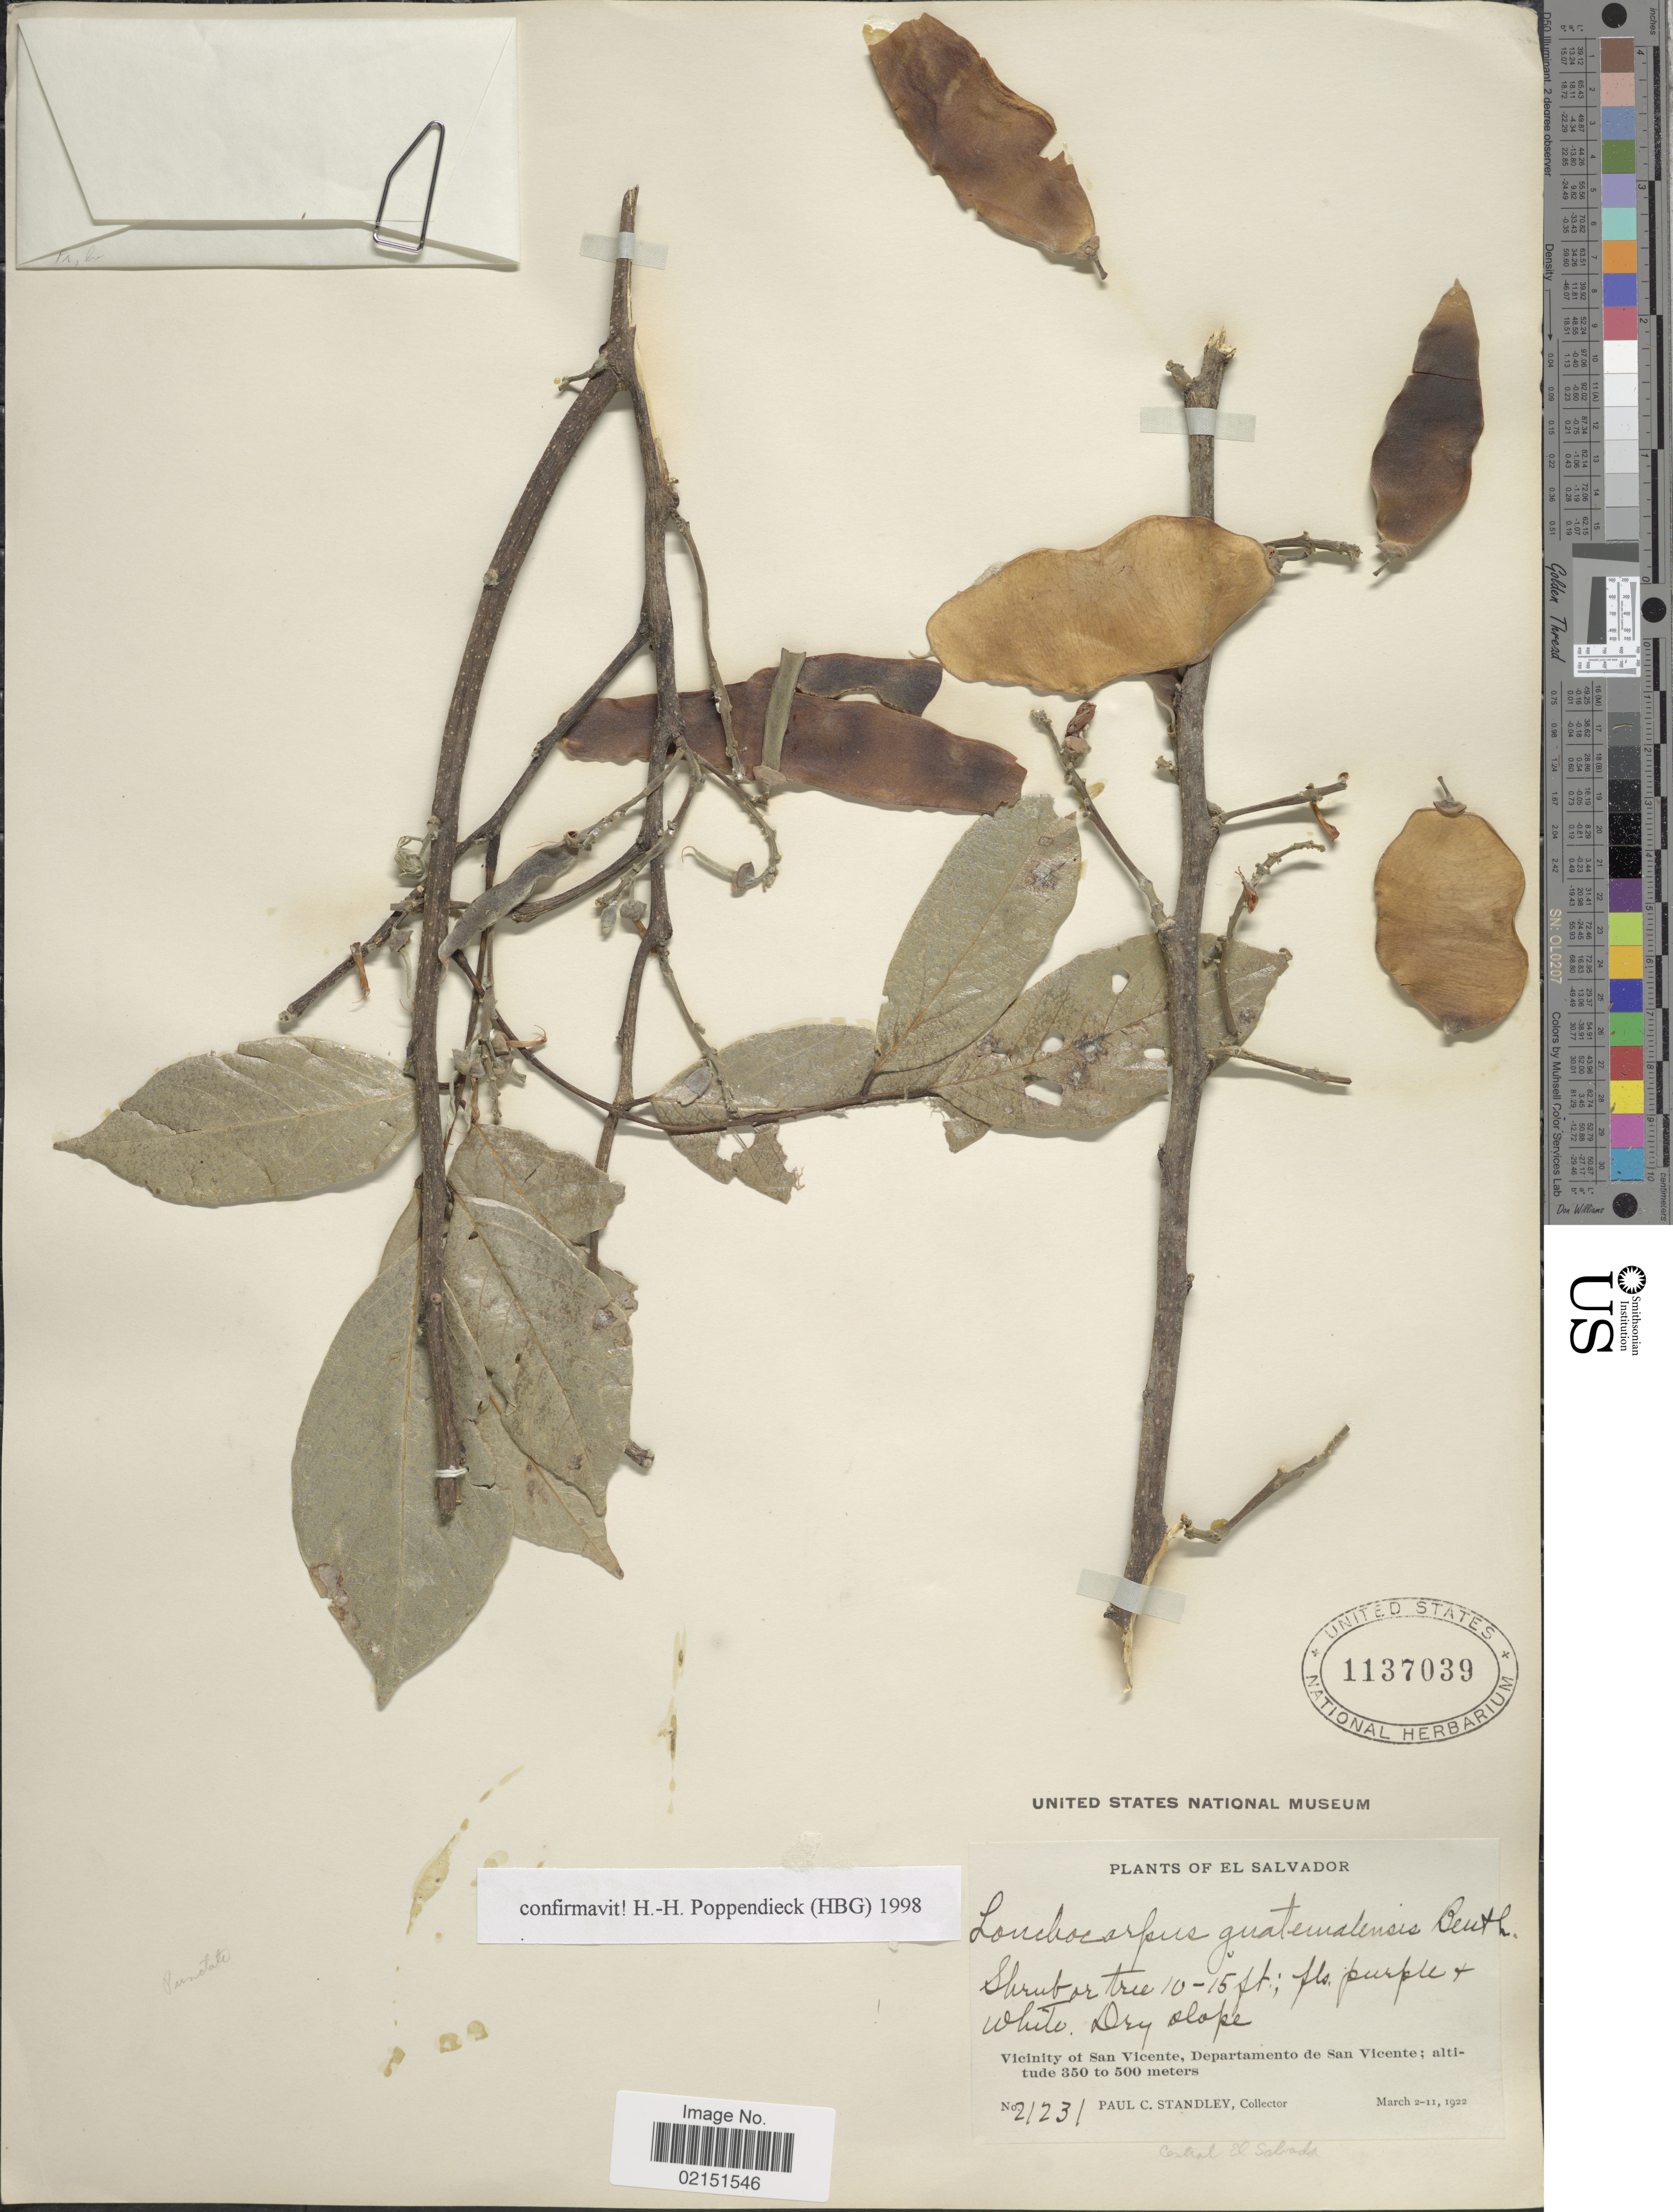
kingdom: Plantae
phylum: Tracheophyta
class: Magnoliopsida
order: Fabales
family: Fabaceae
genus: Lonchocarpus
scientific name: Lonchocarpus guatemalensis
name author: Benth.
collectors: P. C. Standley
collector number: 21231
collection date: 1922-03-02/1922-03-11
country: El Salvador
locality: Vicinity of San Vicente, Departamento de San Vicente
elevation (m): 350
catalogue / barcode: US 1137039